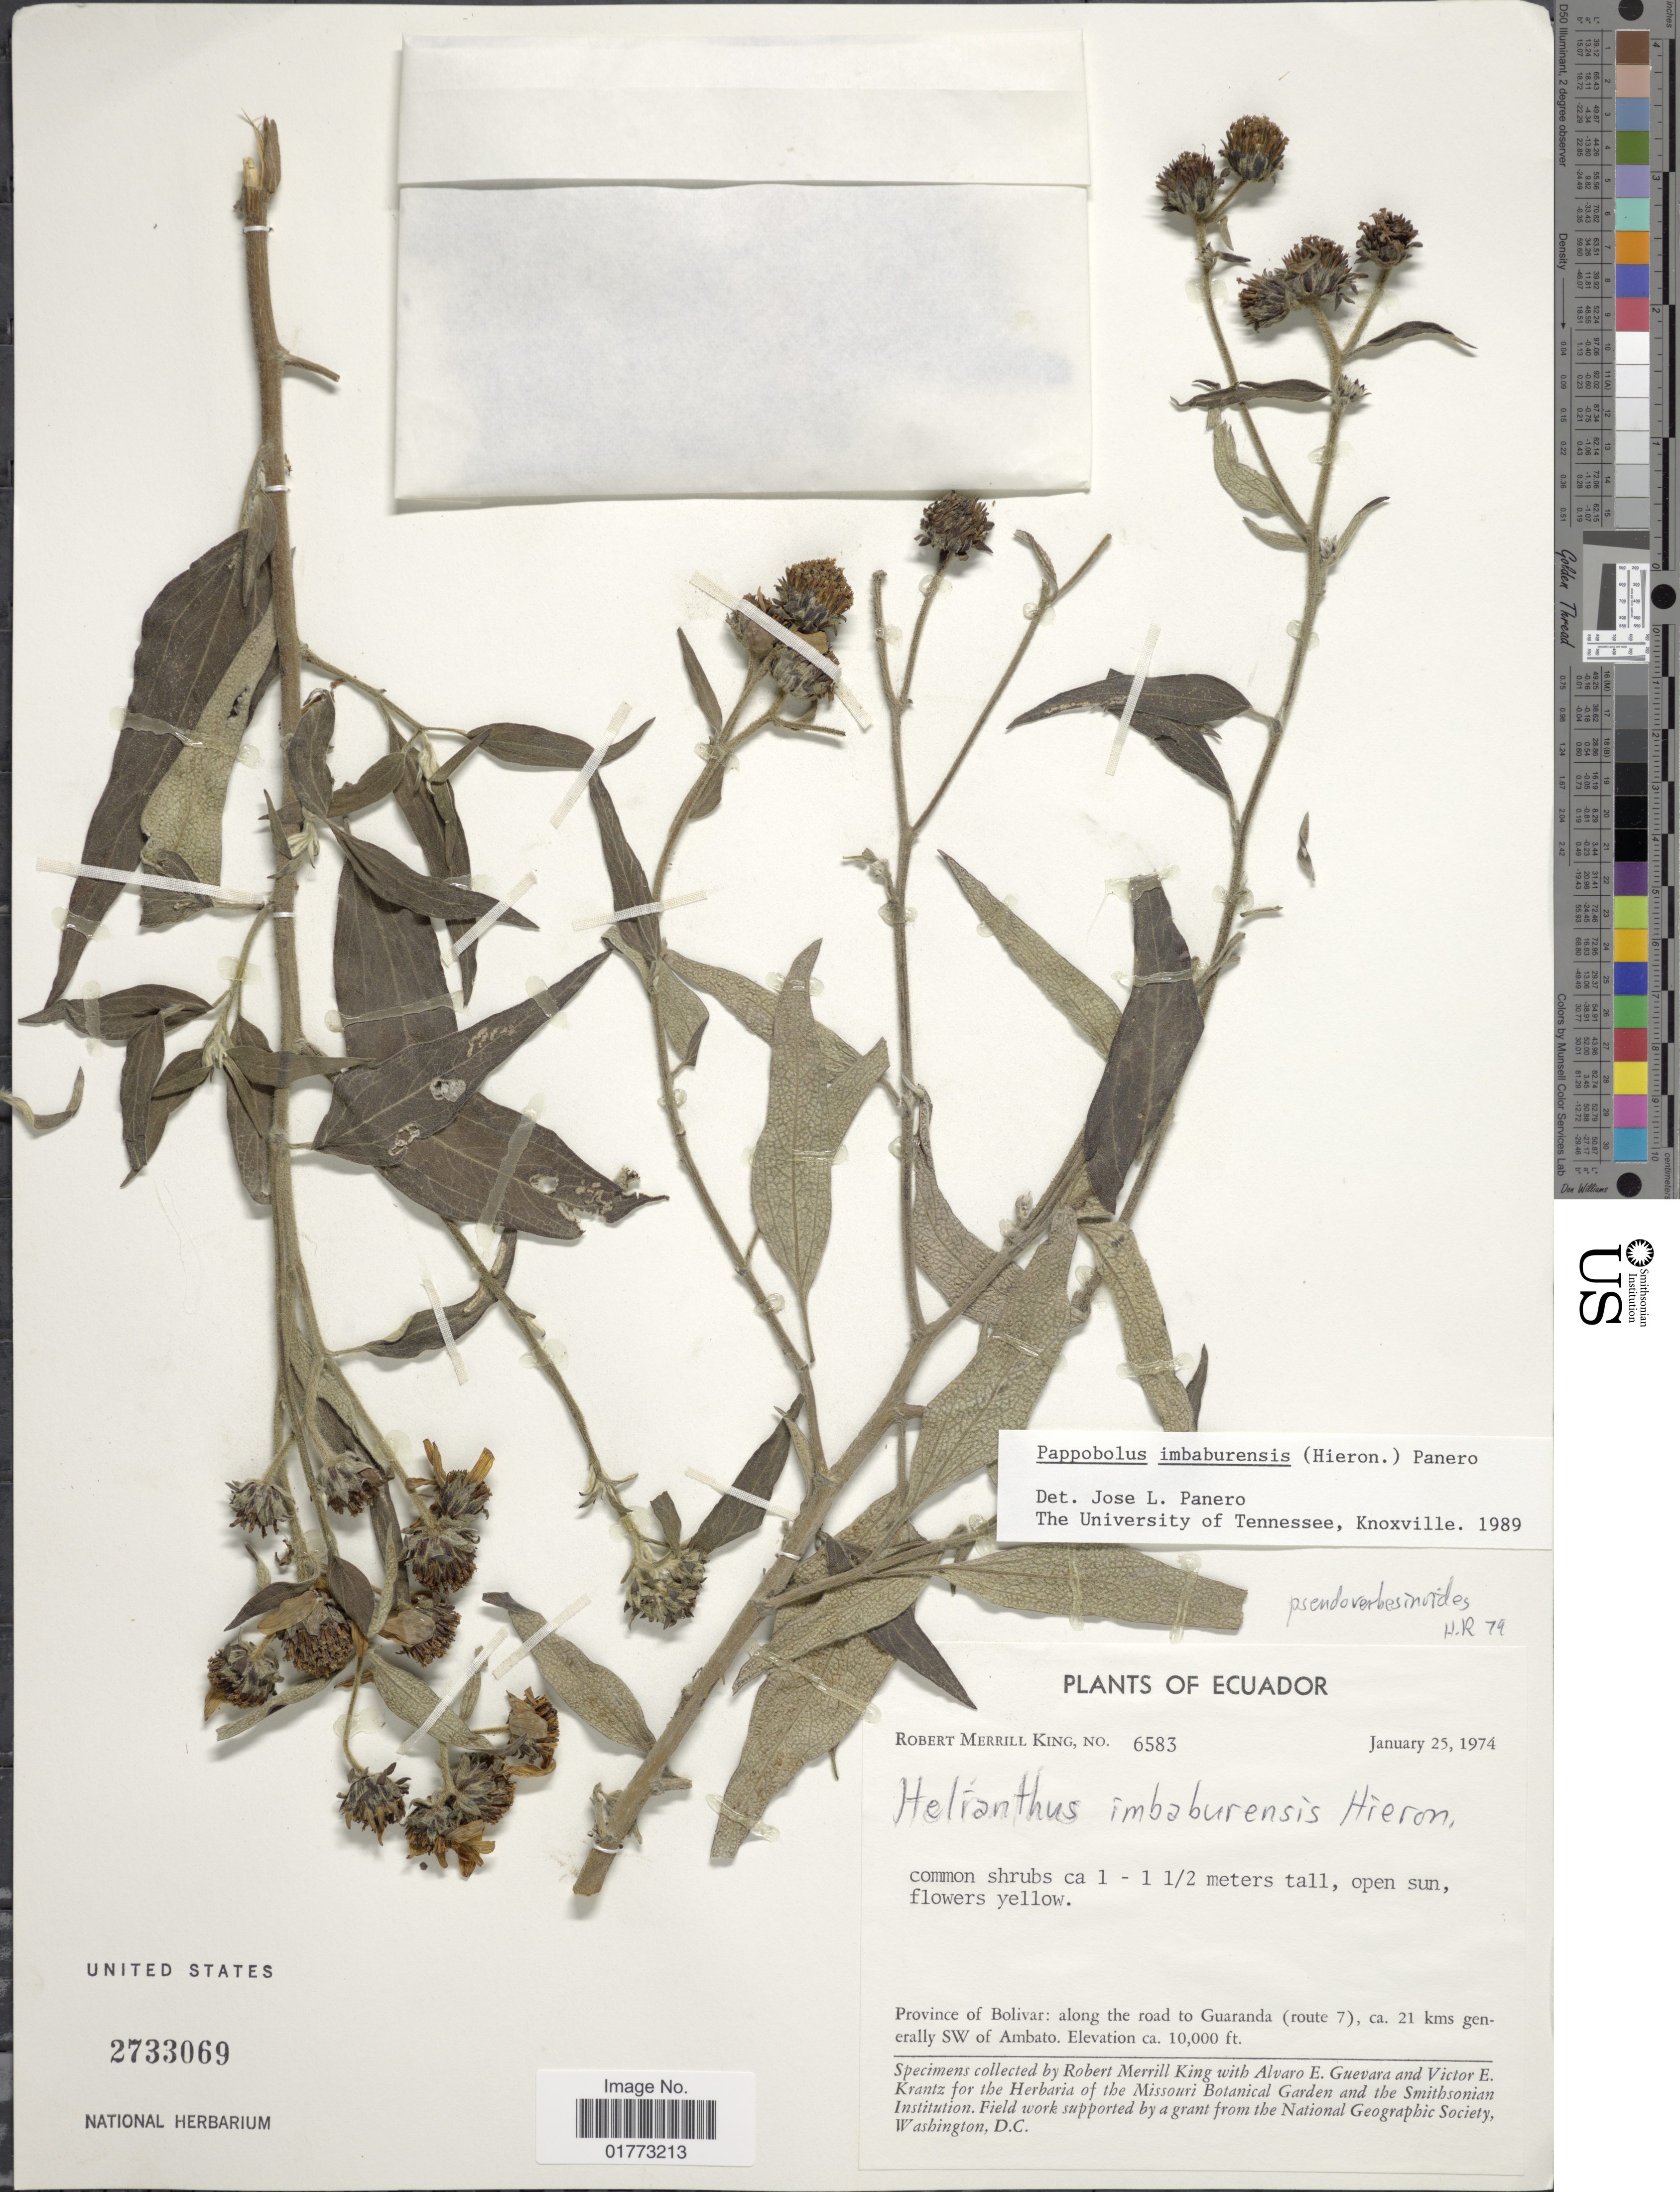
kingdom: Plantae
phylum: Tracheophyta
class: Magnoliopsida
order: Asterales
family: Asteraceae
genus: Pappobolus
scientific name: Pappobolus imbaburensis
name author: (Hieron.) Panero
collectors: R. M. King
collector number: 6583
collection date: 1974-01-25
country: Ecuador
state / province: Bolívar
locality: Along the road to Guaranda (route 7), ca. 21 kms generally SW of Ambato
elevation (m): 3048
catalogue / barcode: US 2733069